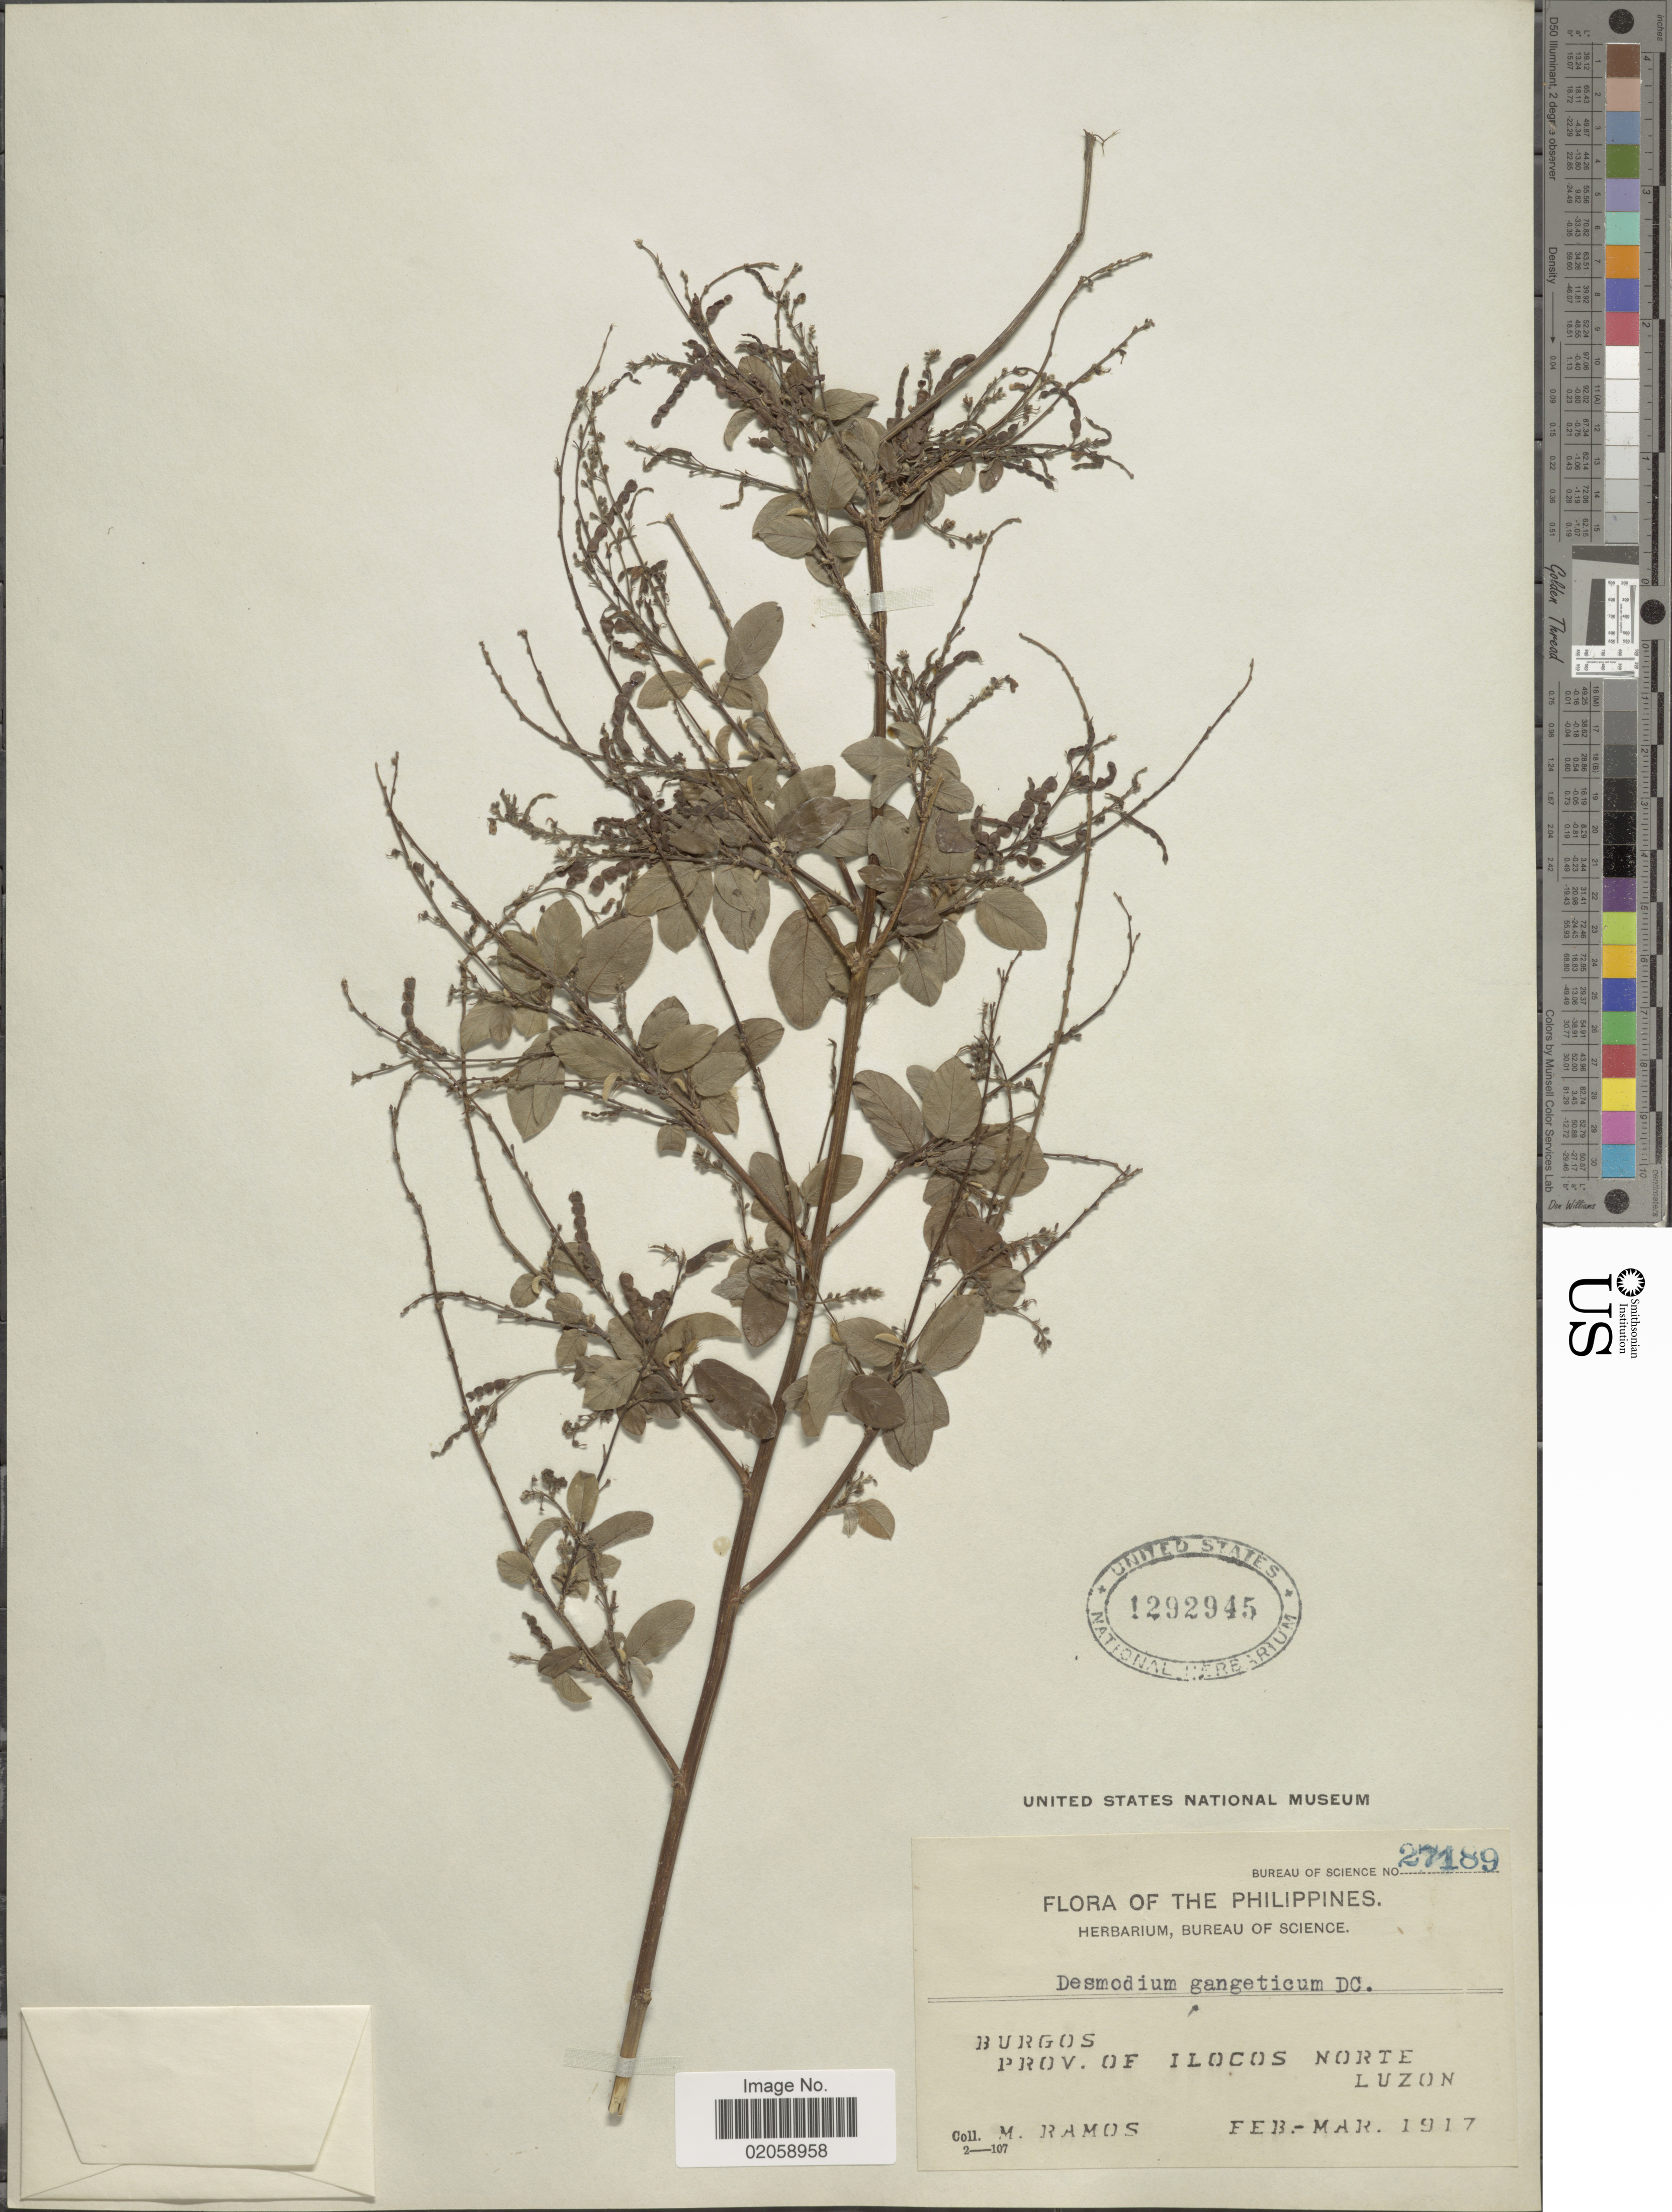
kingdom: Plantae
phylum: Tracheophyta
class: Magnoliopsida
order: Fabales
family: Fabaceae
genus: Pleurolobus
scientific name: Pleurolobus gangeticus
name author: (L.) J. St.-Hil. ex H. Ohashi & K. Ohashi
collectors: M. Ramos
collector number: Bureau of Science 27189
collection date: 1917-02/1917-03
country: Philippines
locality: Burgos. prov. of Ilocos Norte. Luzon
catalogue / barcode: US 1292945